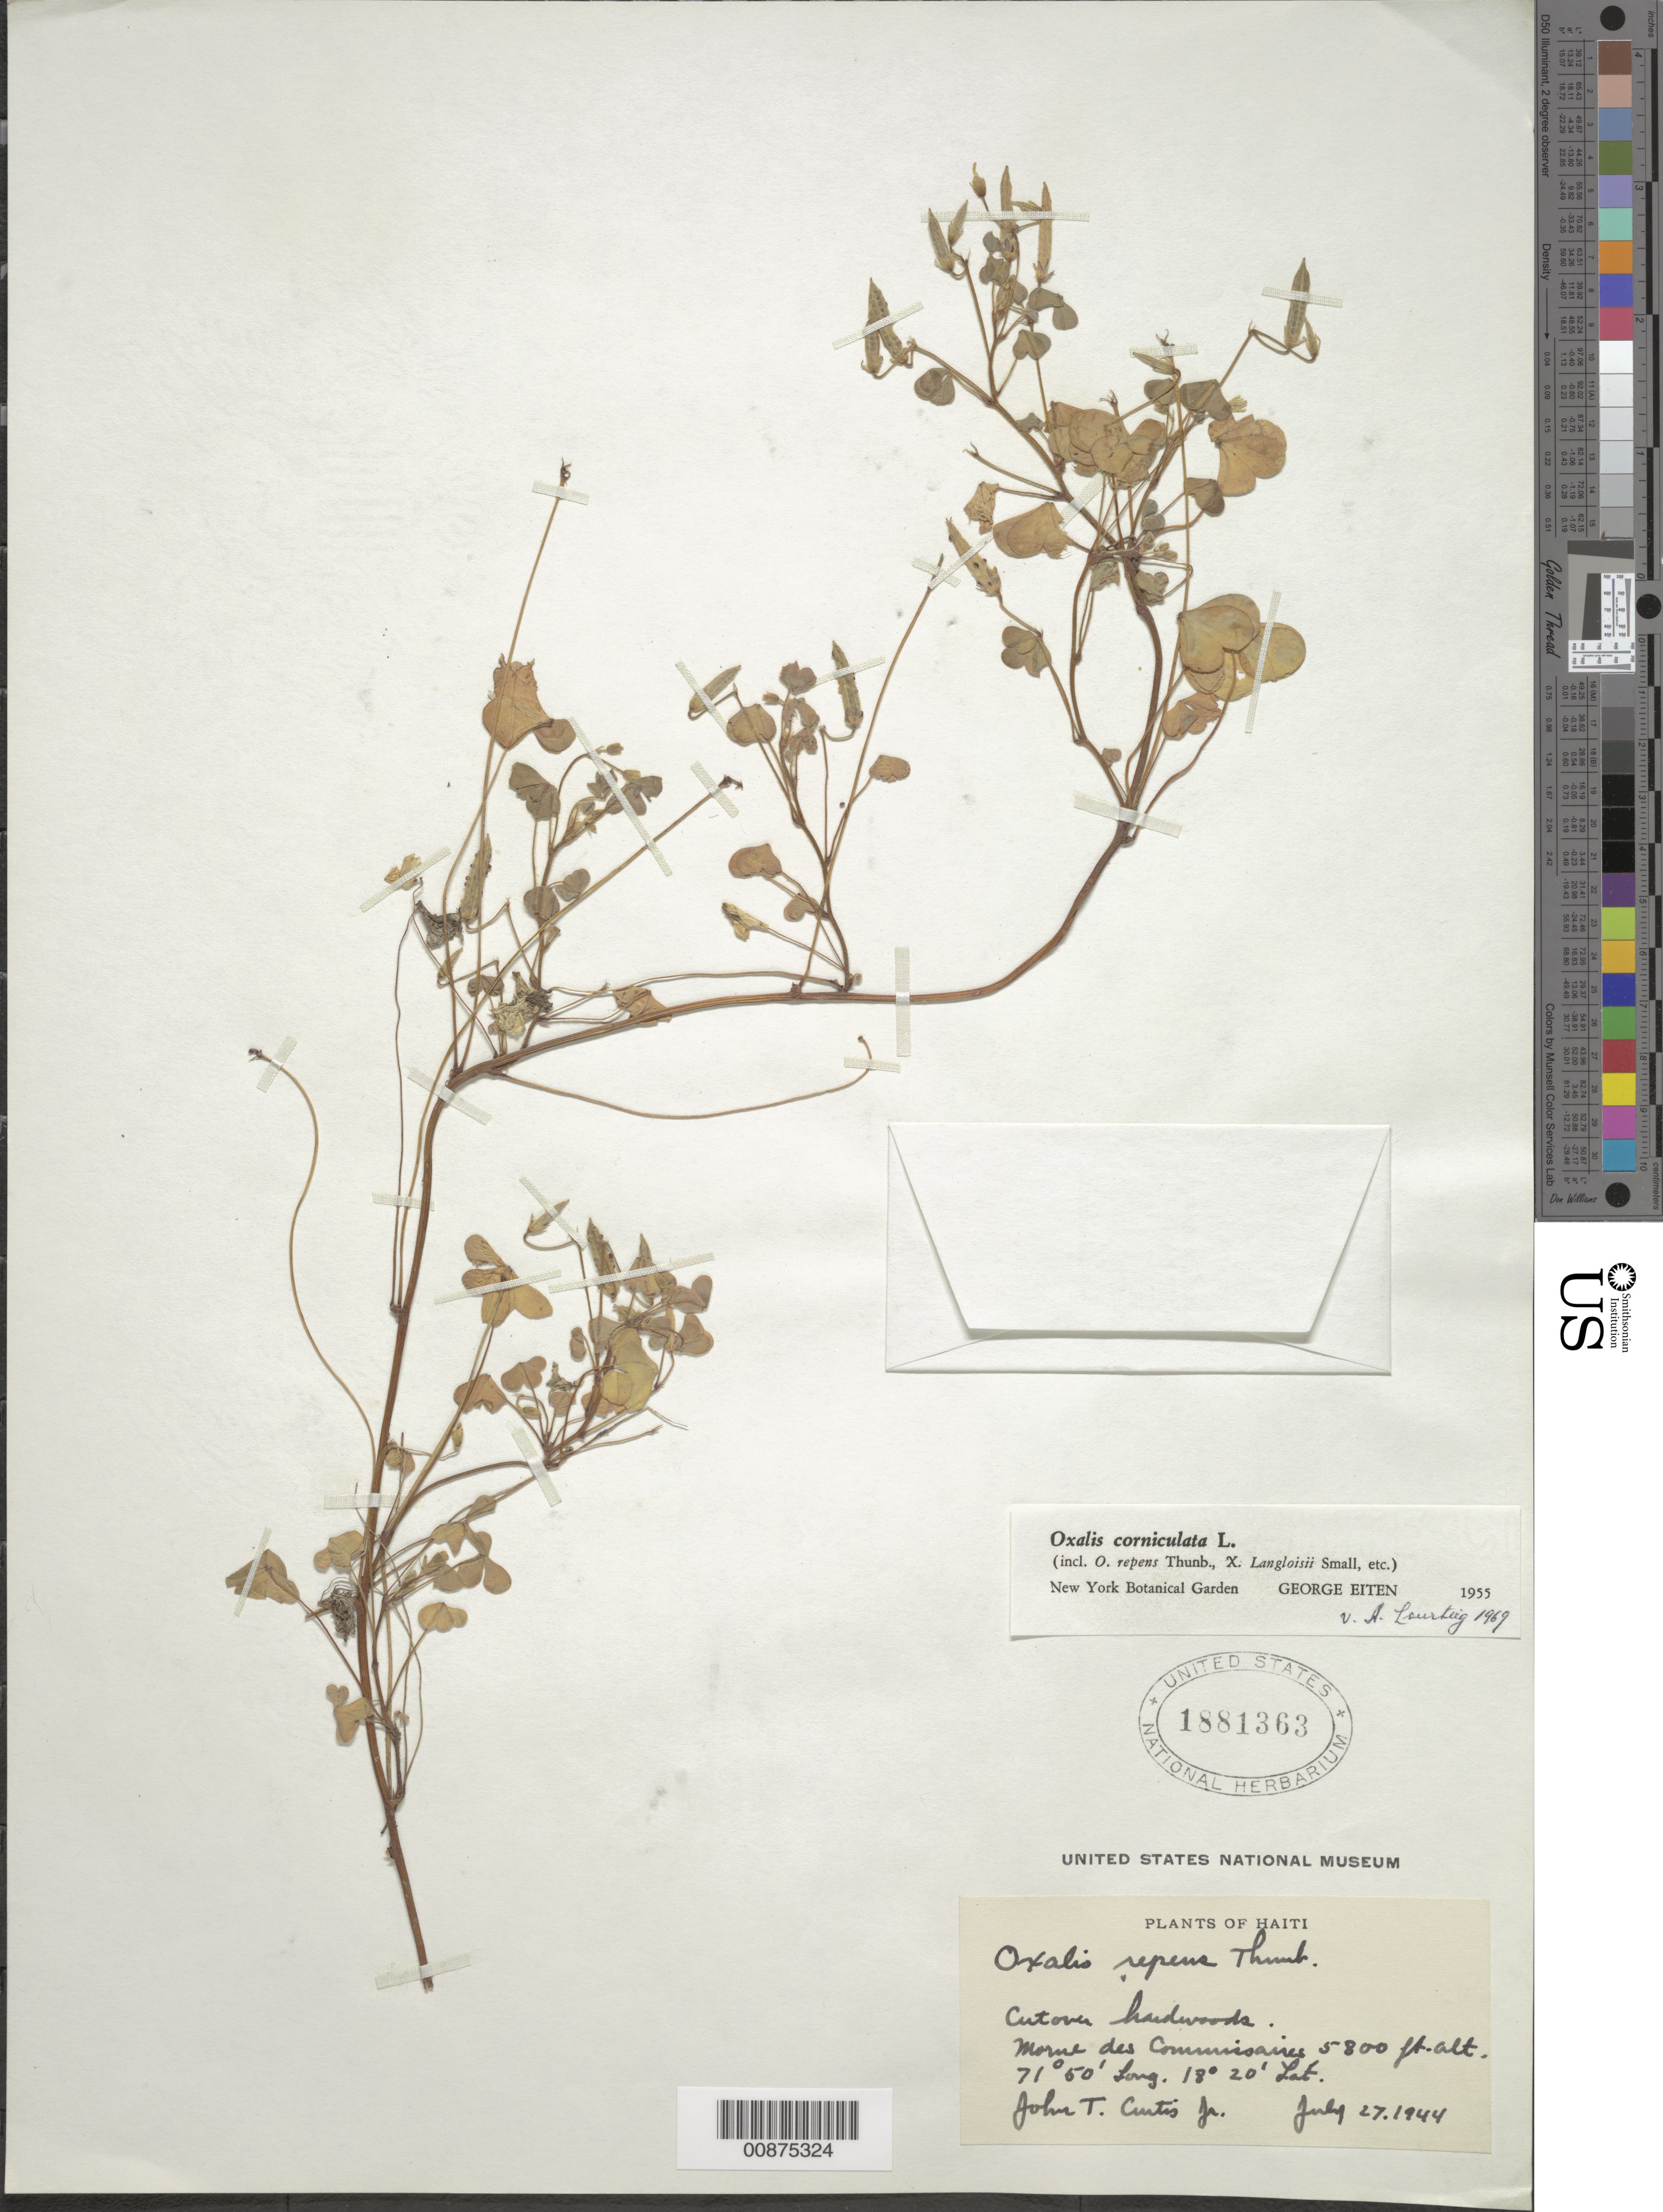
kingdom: Plantae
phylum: Tracheophyta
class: Magnoliopsida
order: Oxalidales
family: Oxalidaceae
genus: Oxalis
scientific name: Oxalis corniculata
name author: L.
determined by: Lourteig, A.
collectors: J. Curtis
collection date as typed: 27 Jul 1944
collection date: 1944-07-27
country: Haiti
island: Hispaniola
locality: Mornes des Commissaires.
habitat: Cut over hardwoods.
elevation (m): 1768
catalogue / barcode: US 1881363